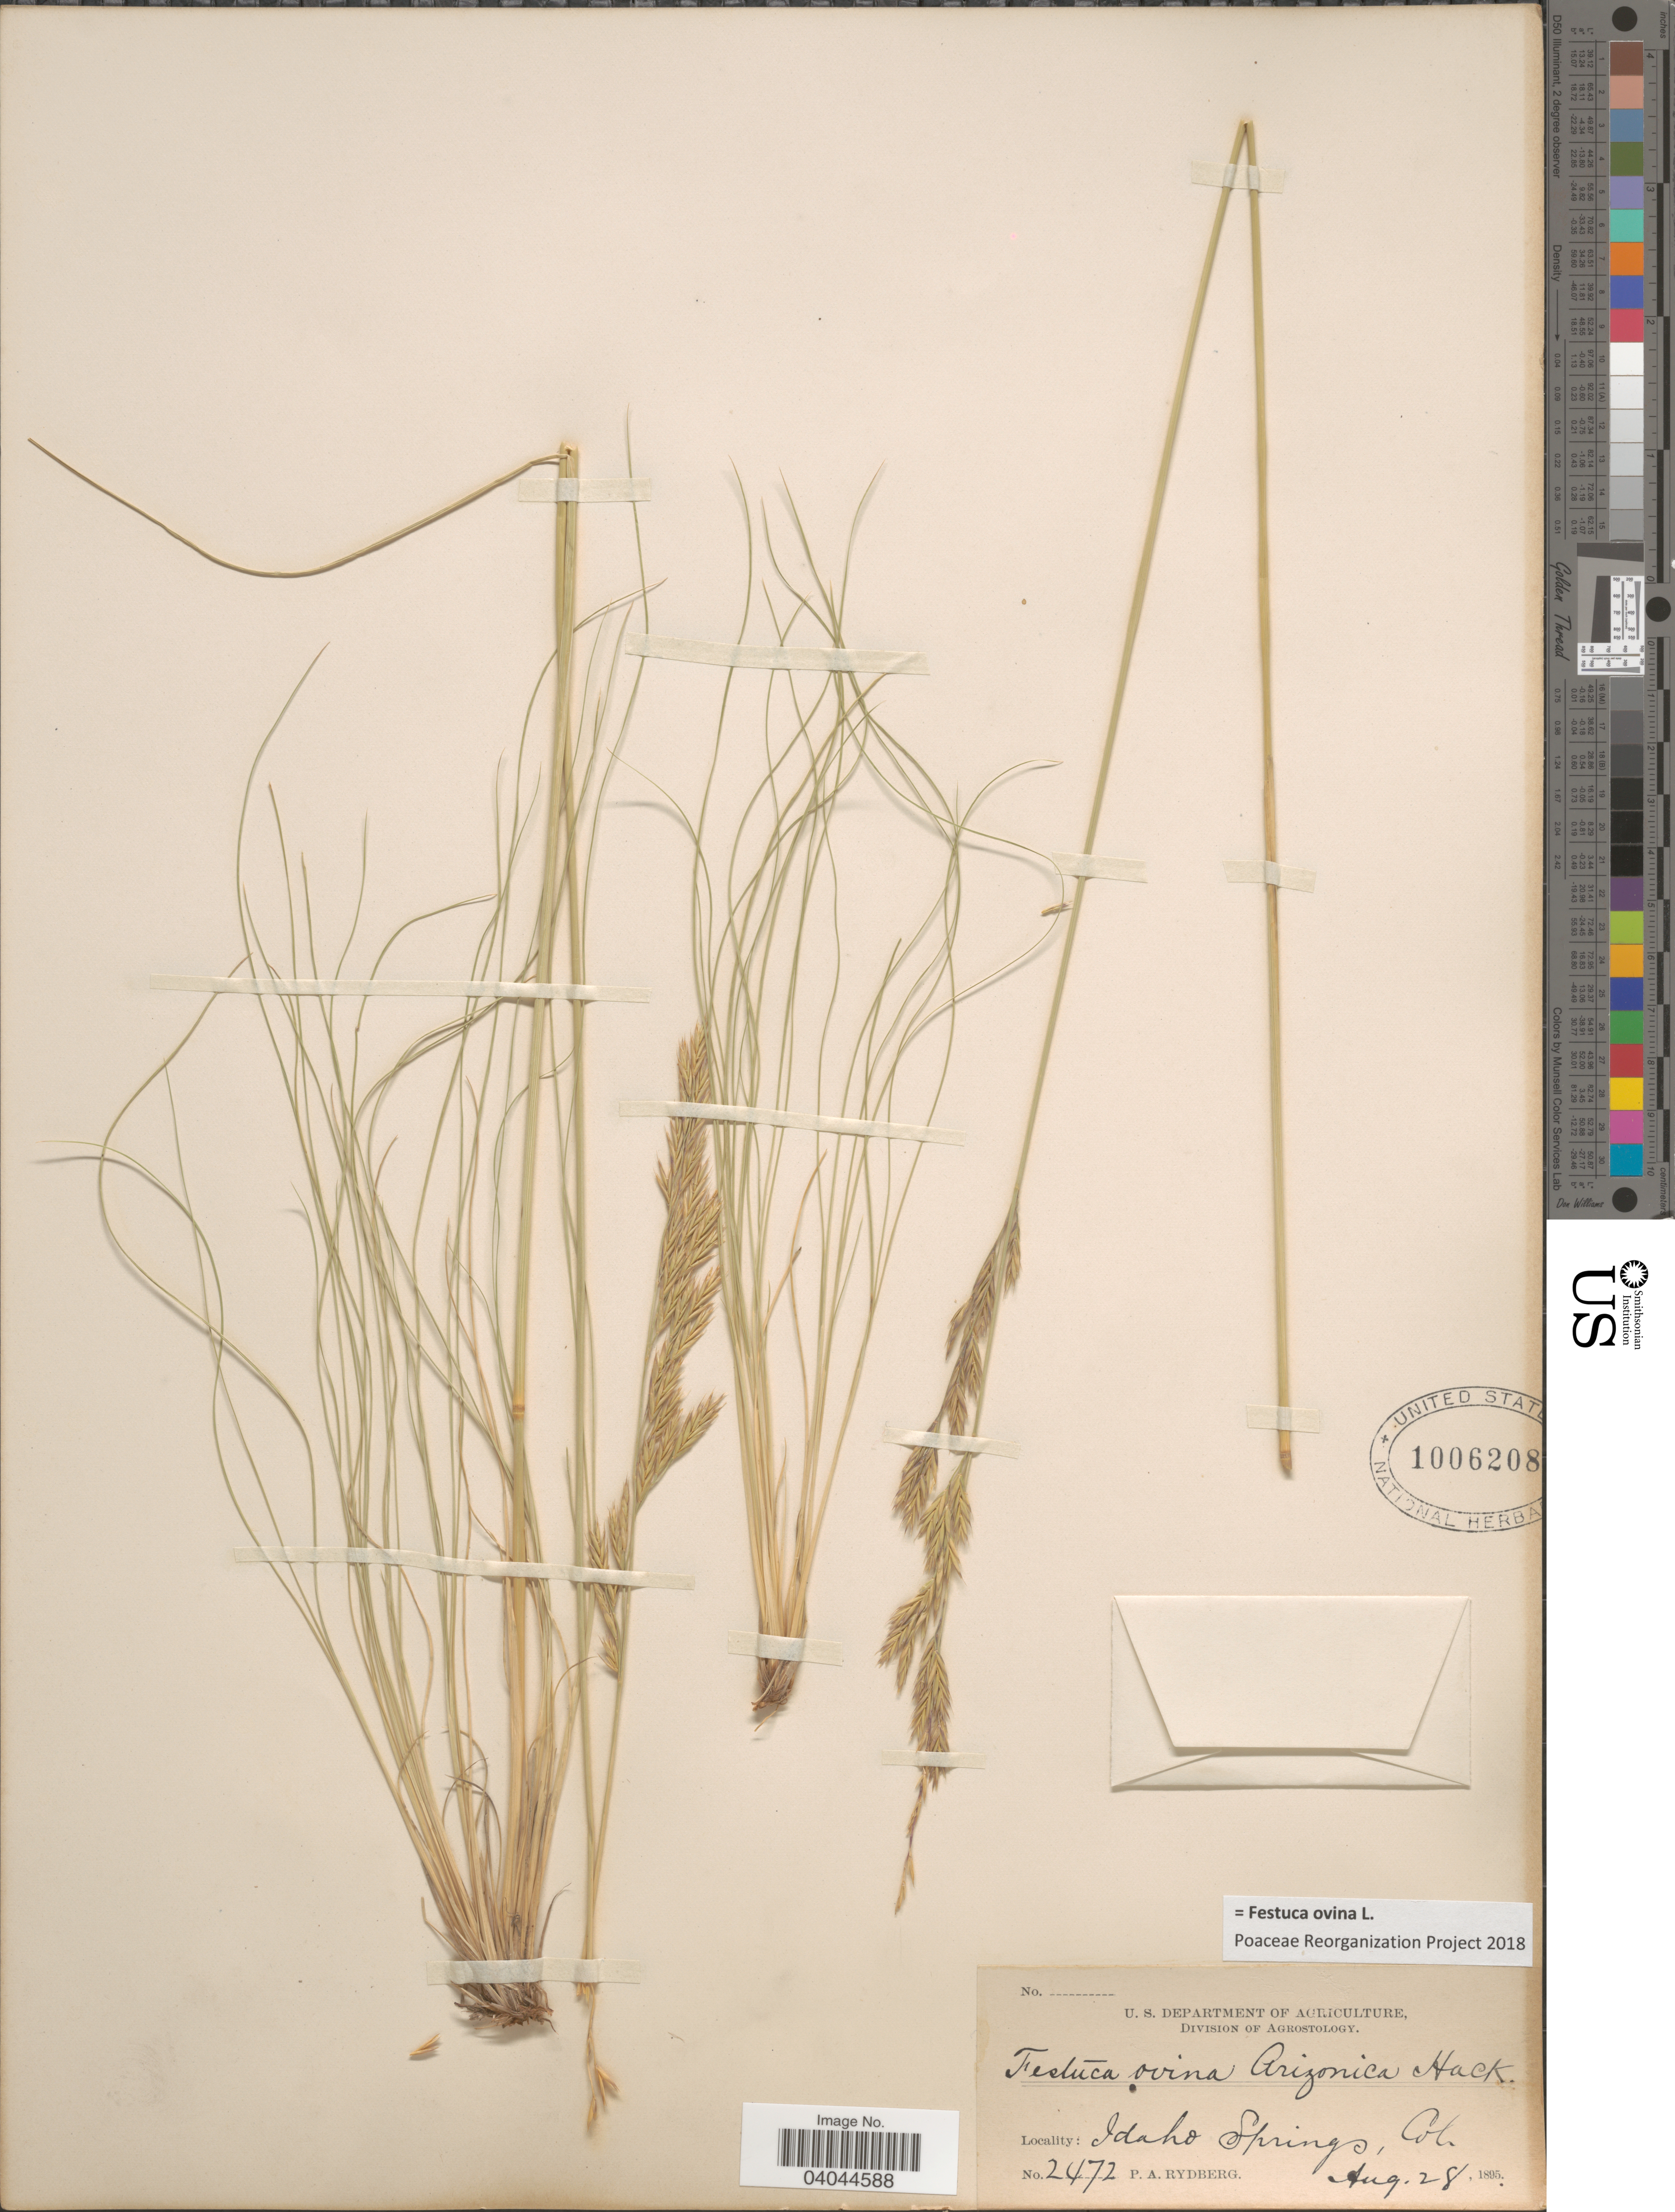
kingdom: Plantae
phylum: Tracheophyta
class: Liliopsida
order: Poales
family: Poaceae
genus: Festuca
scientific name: Festuca ovina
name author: L.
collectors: P. A. Rydberg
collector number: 2472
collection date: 1895-08-28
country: United States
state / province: Colorado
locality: Idaho Springs.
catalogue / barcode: US 1006208